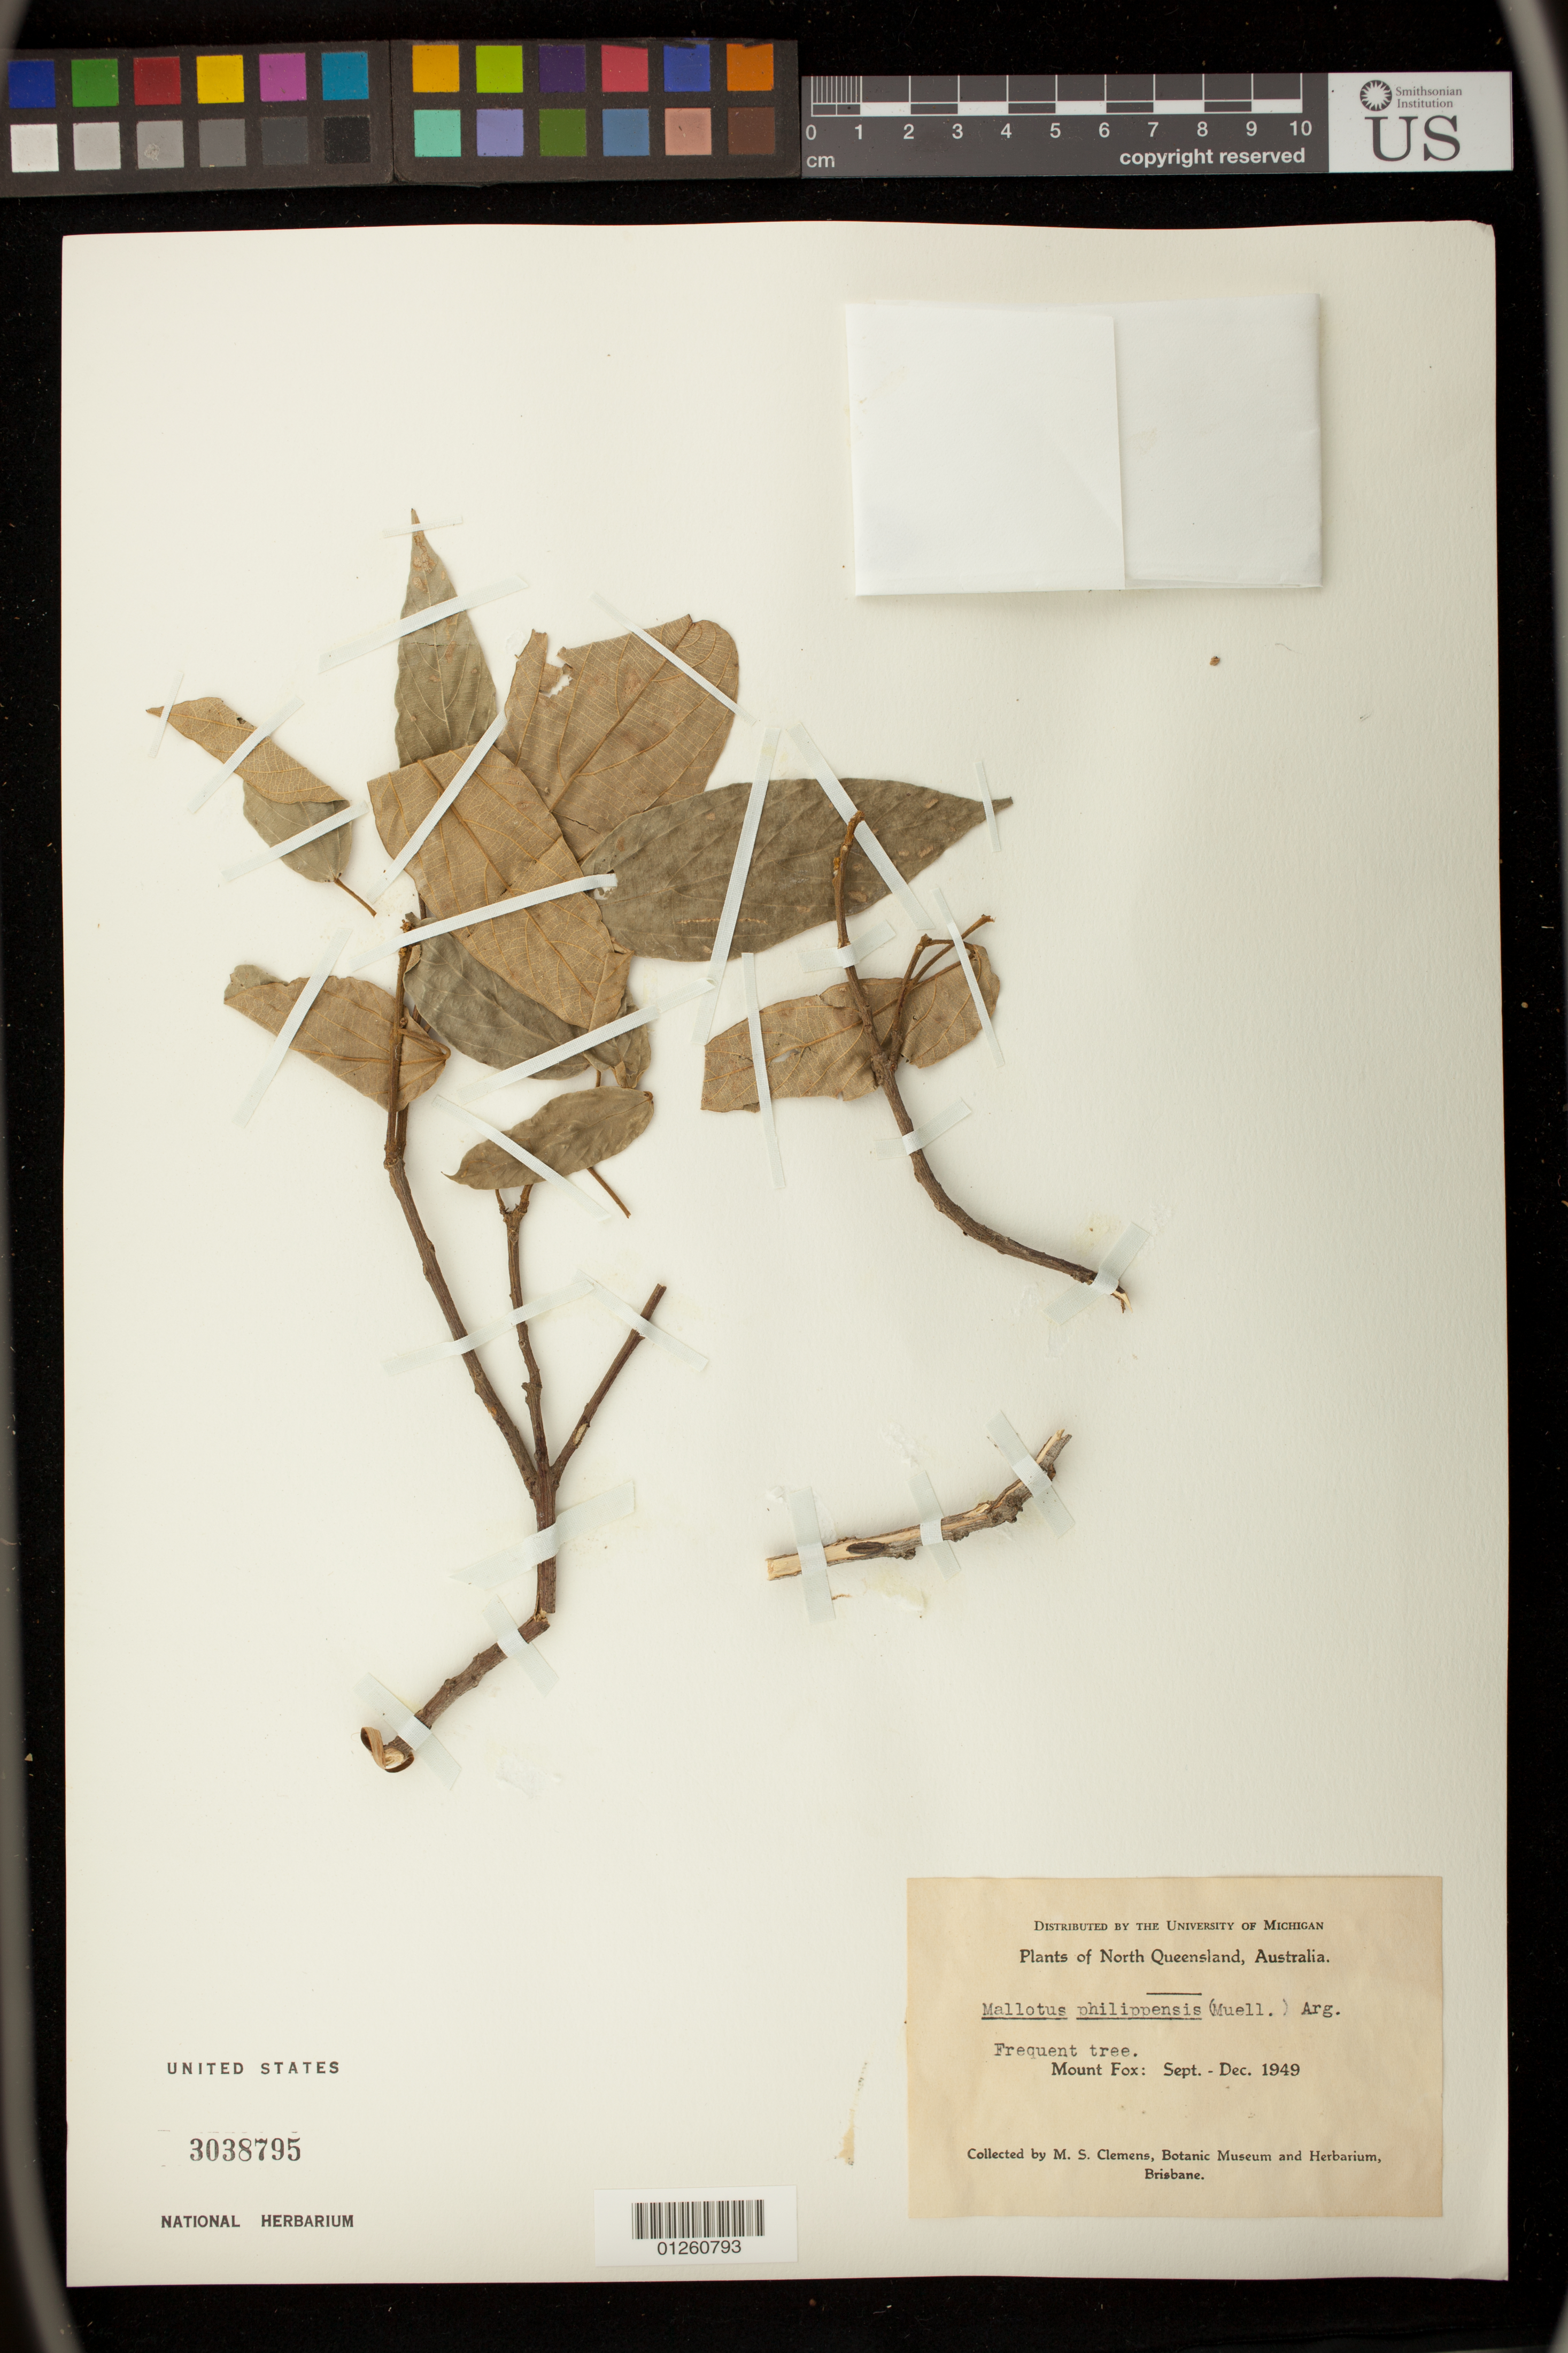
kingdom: Plantae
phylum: Tracheophyta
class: Magnoliopsida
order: Malpighiales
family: Euphorbiaceae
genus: Mallotus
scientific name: Mallotus philippensis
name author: (Lam.) Müll. Arg.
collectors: M. S. Clemens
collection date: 1949-09/1949-12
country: Australia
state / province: Queensland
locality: Mount Fox.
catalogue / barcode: US 3038795